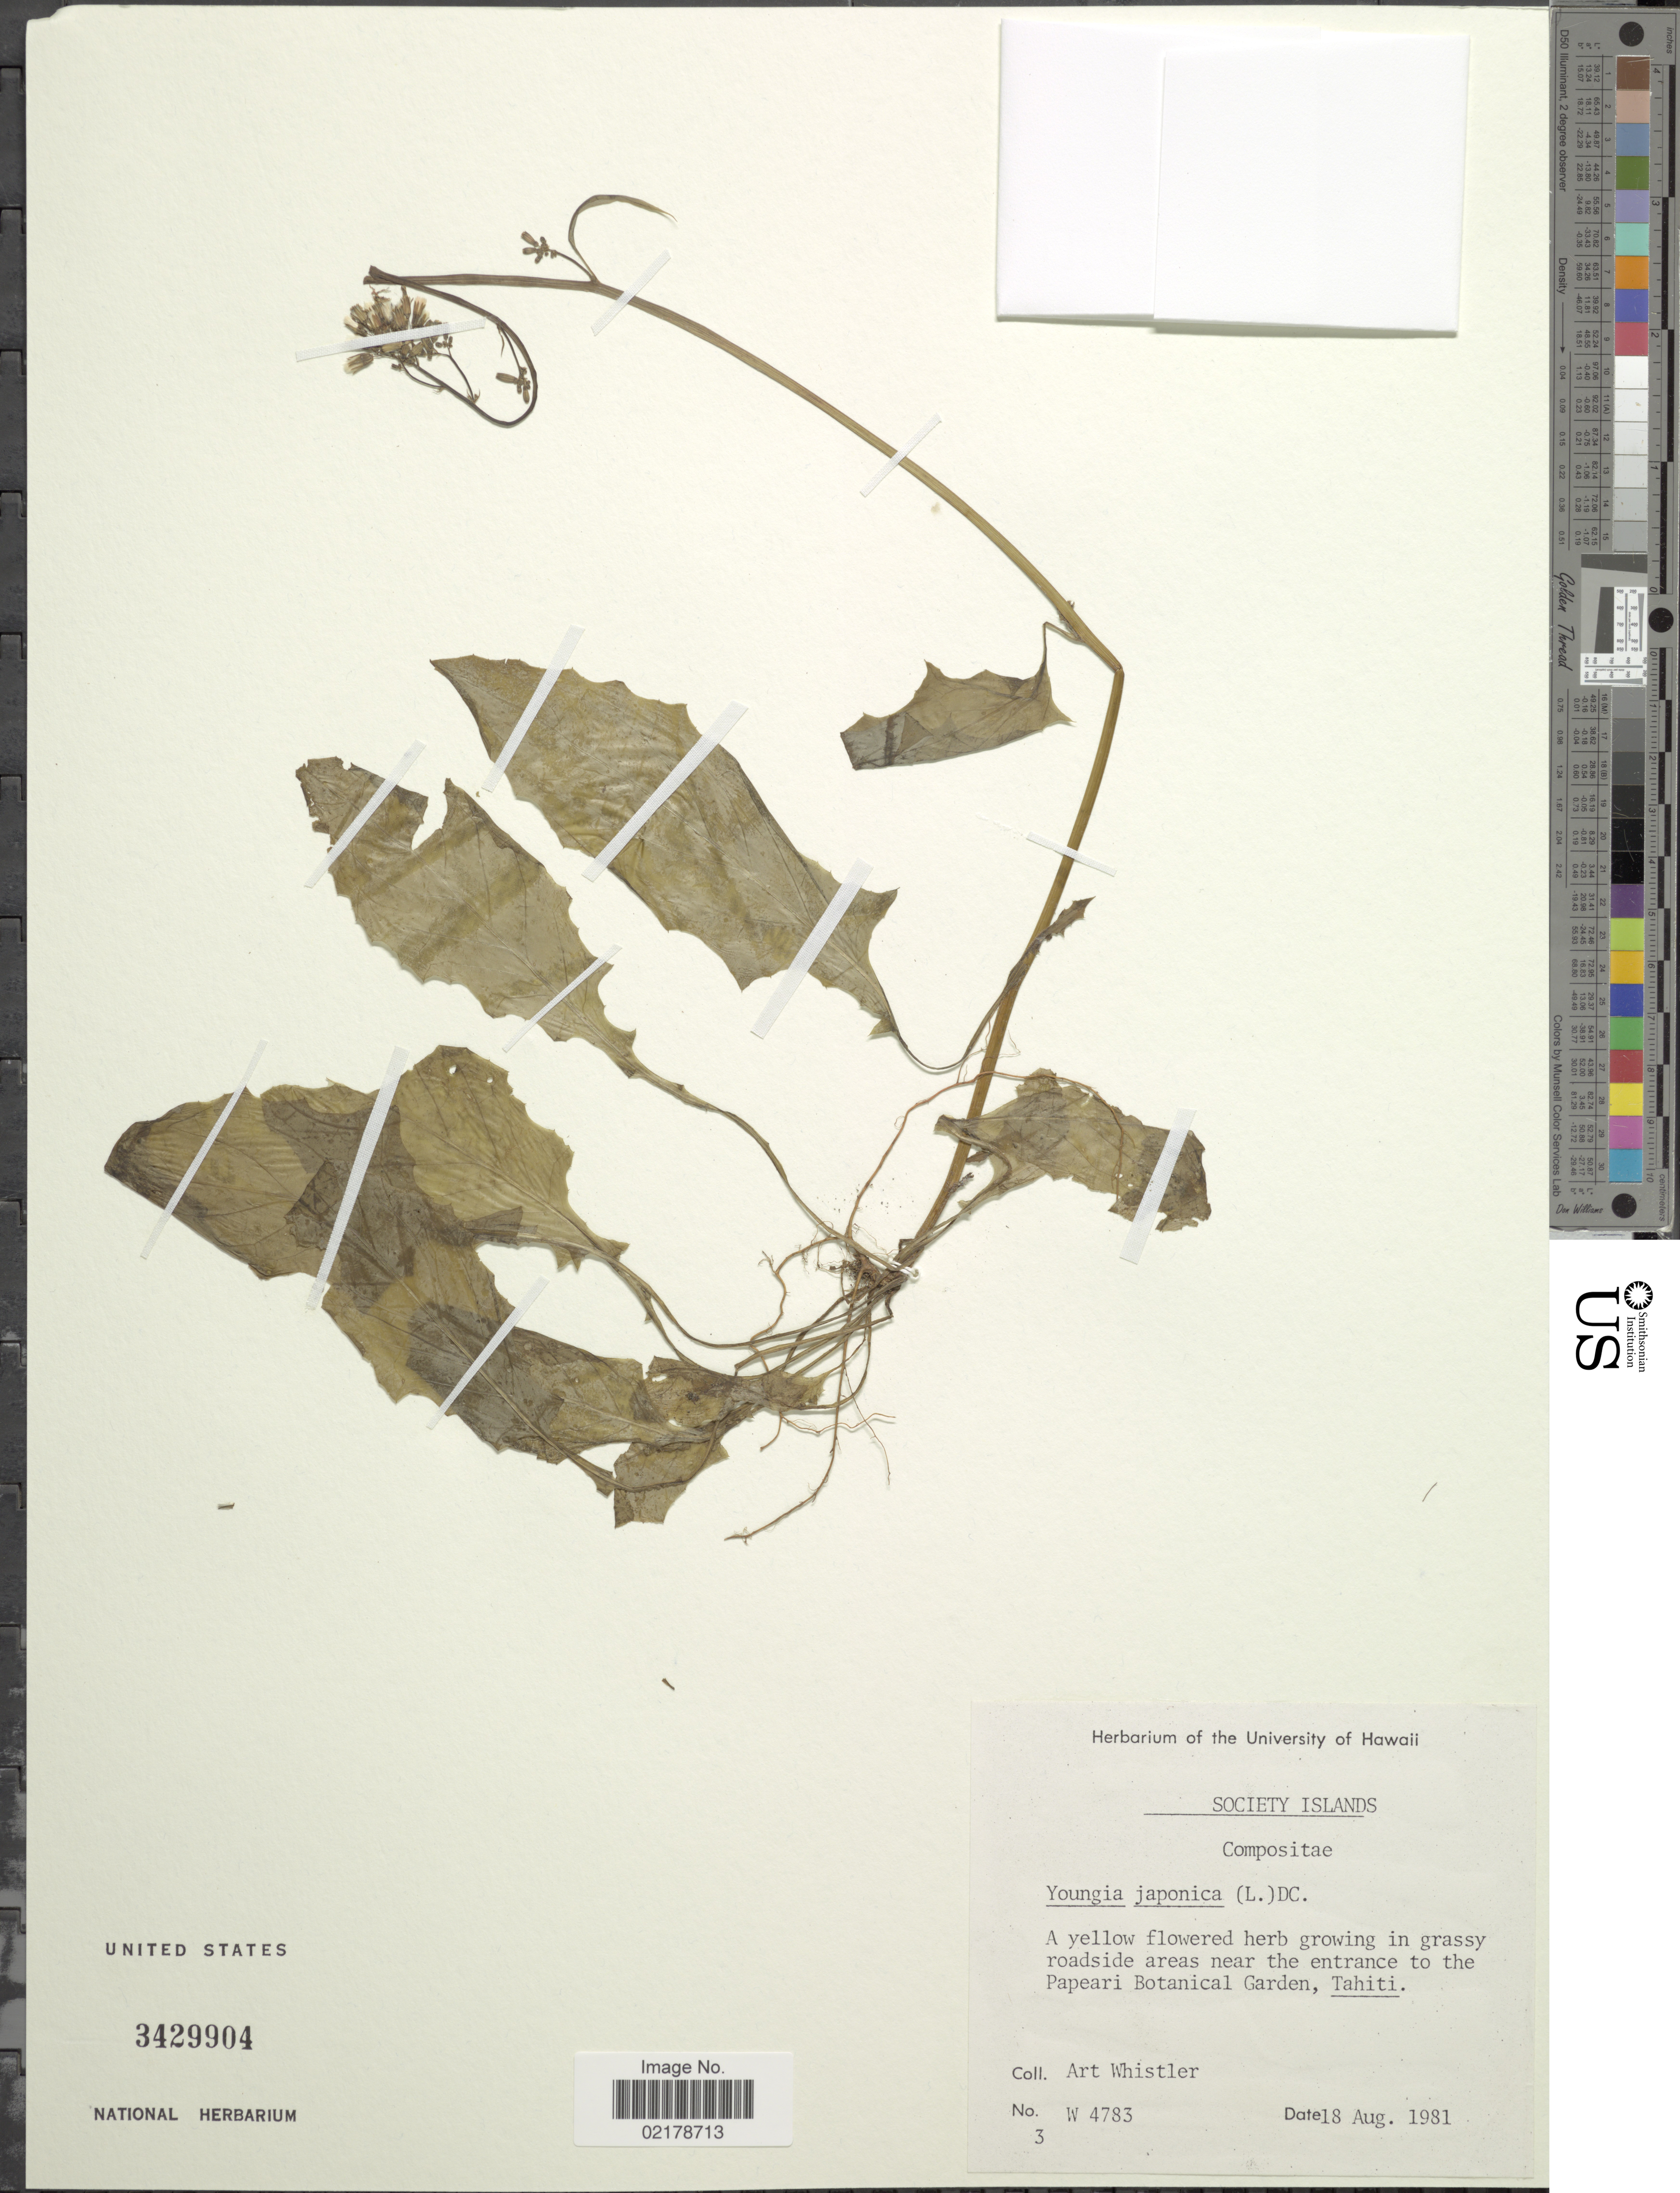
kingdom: Plantae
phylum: Tracheophyta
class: Magnoliopsida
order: Asterales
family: Asteraceae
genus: Youngia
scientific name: Youngia japonica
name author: (L.) DC.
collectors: A. Whistler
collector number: W 4783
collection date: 1981-08-18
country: French Polynesia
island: Tahiti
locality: Society Islands. A yellow flowered herb growing in grassy roadside areas near the entrance to the Papeari Botanical Garden, Tahiti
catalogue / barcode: US 3429904